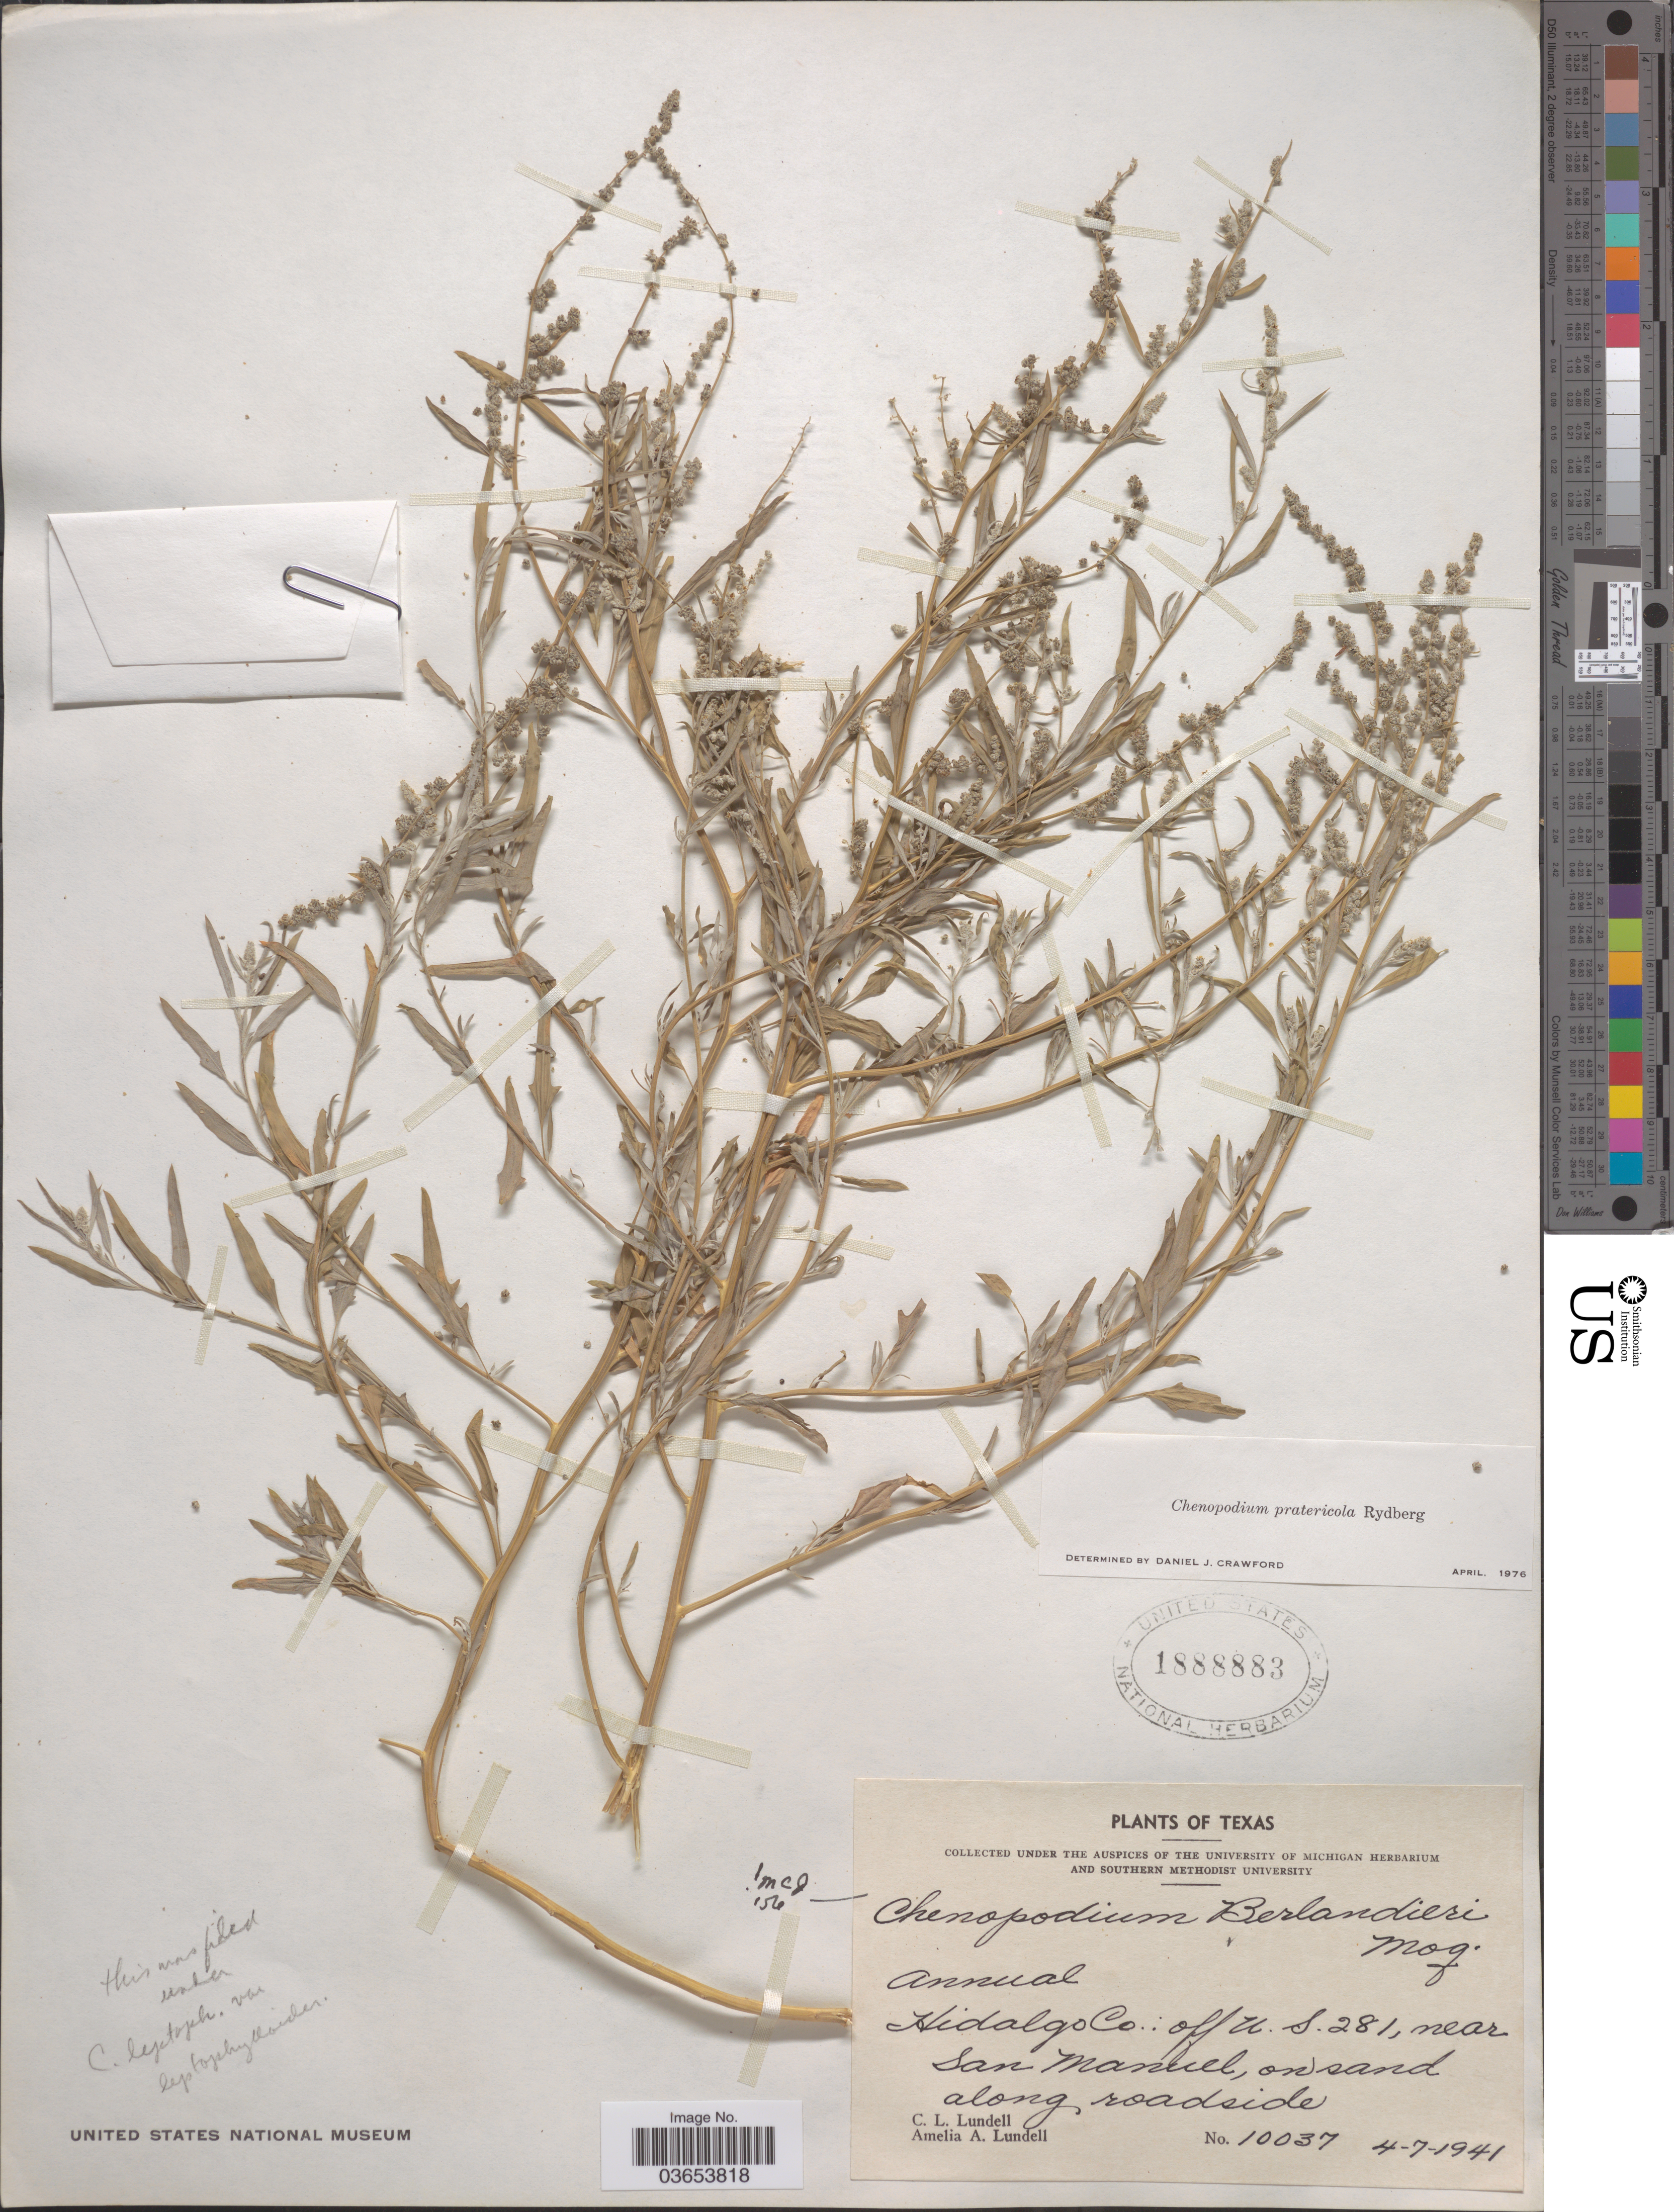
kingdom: Plantae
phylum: Tracheophyta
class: Magnoliopsida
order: Caryophyllales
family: Amaranthaceae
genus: Chenopodium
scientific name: Chenopodium pratericola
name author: Rydb.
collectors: C. L. Lundell & A. A. Lundell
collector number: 10037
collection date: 1941-04-07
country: United States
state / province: Texas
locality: Hidalgo Co.: off U. S. 281, near San Manuel, on sand along roadside.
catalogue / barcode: US 1888883